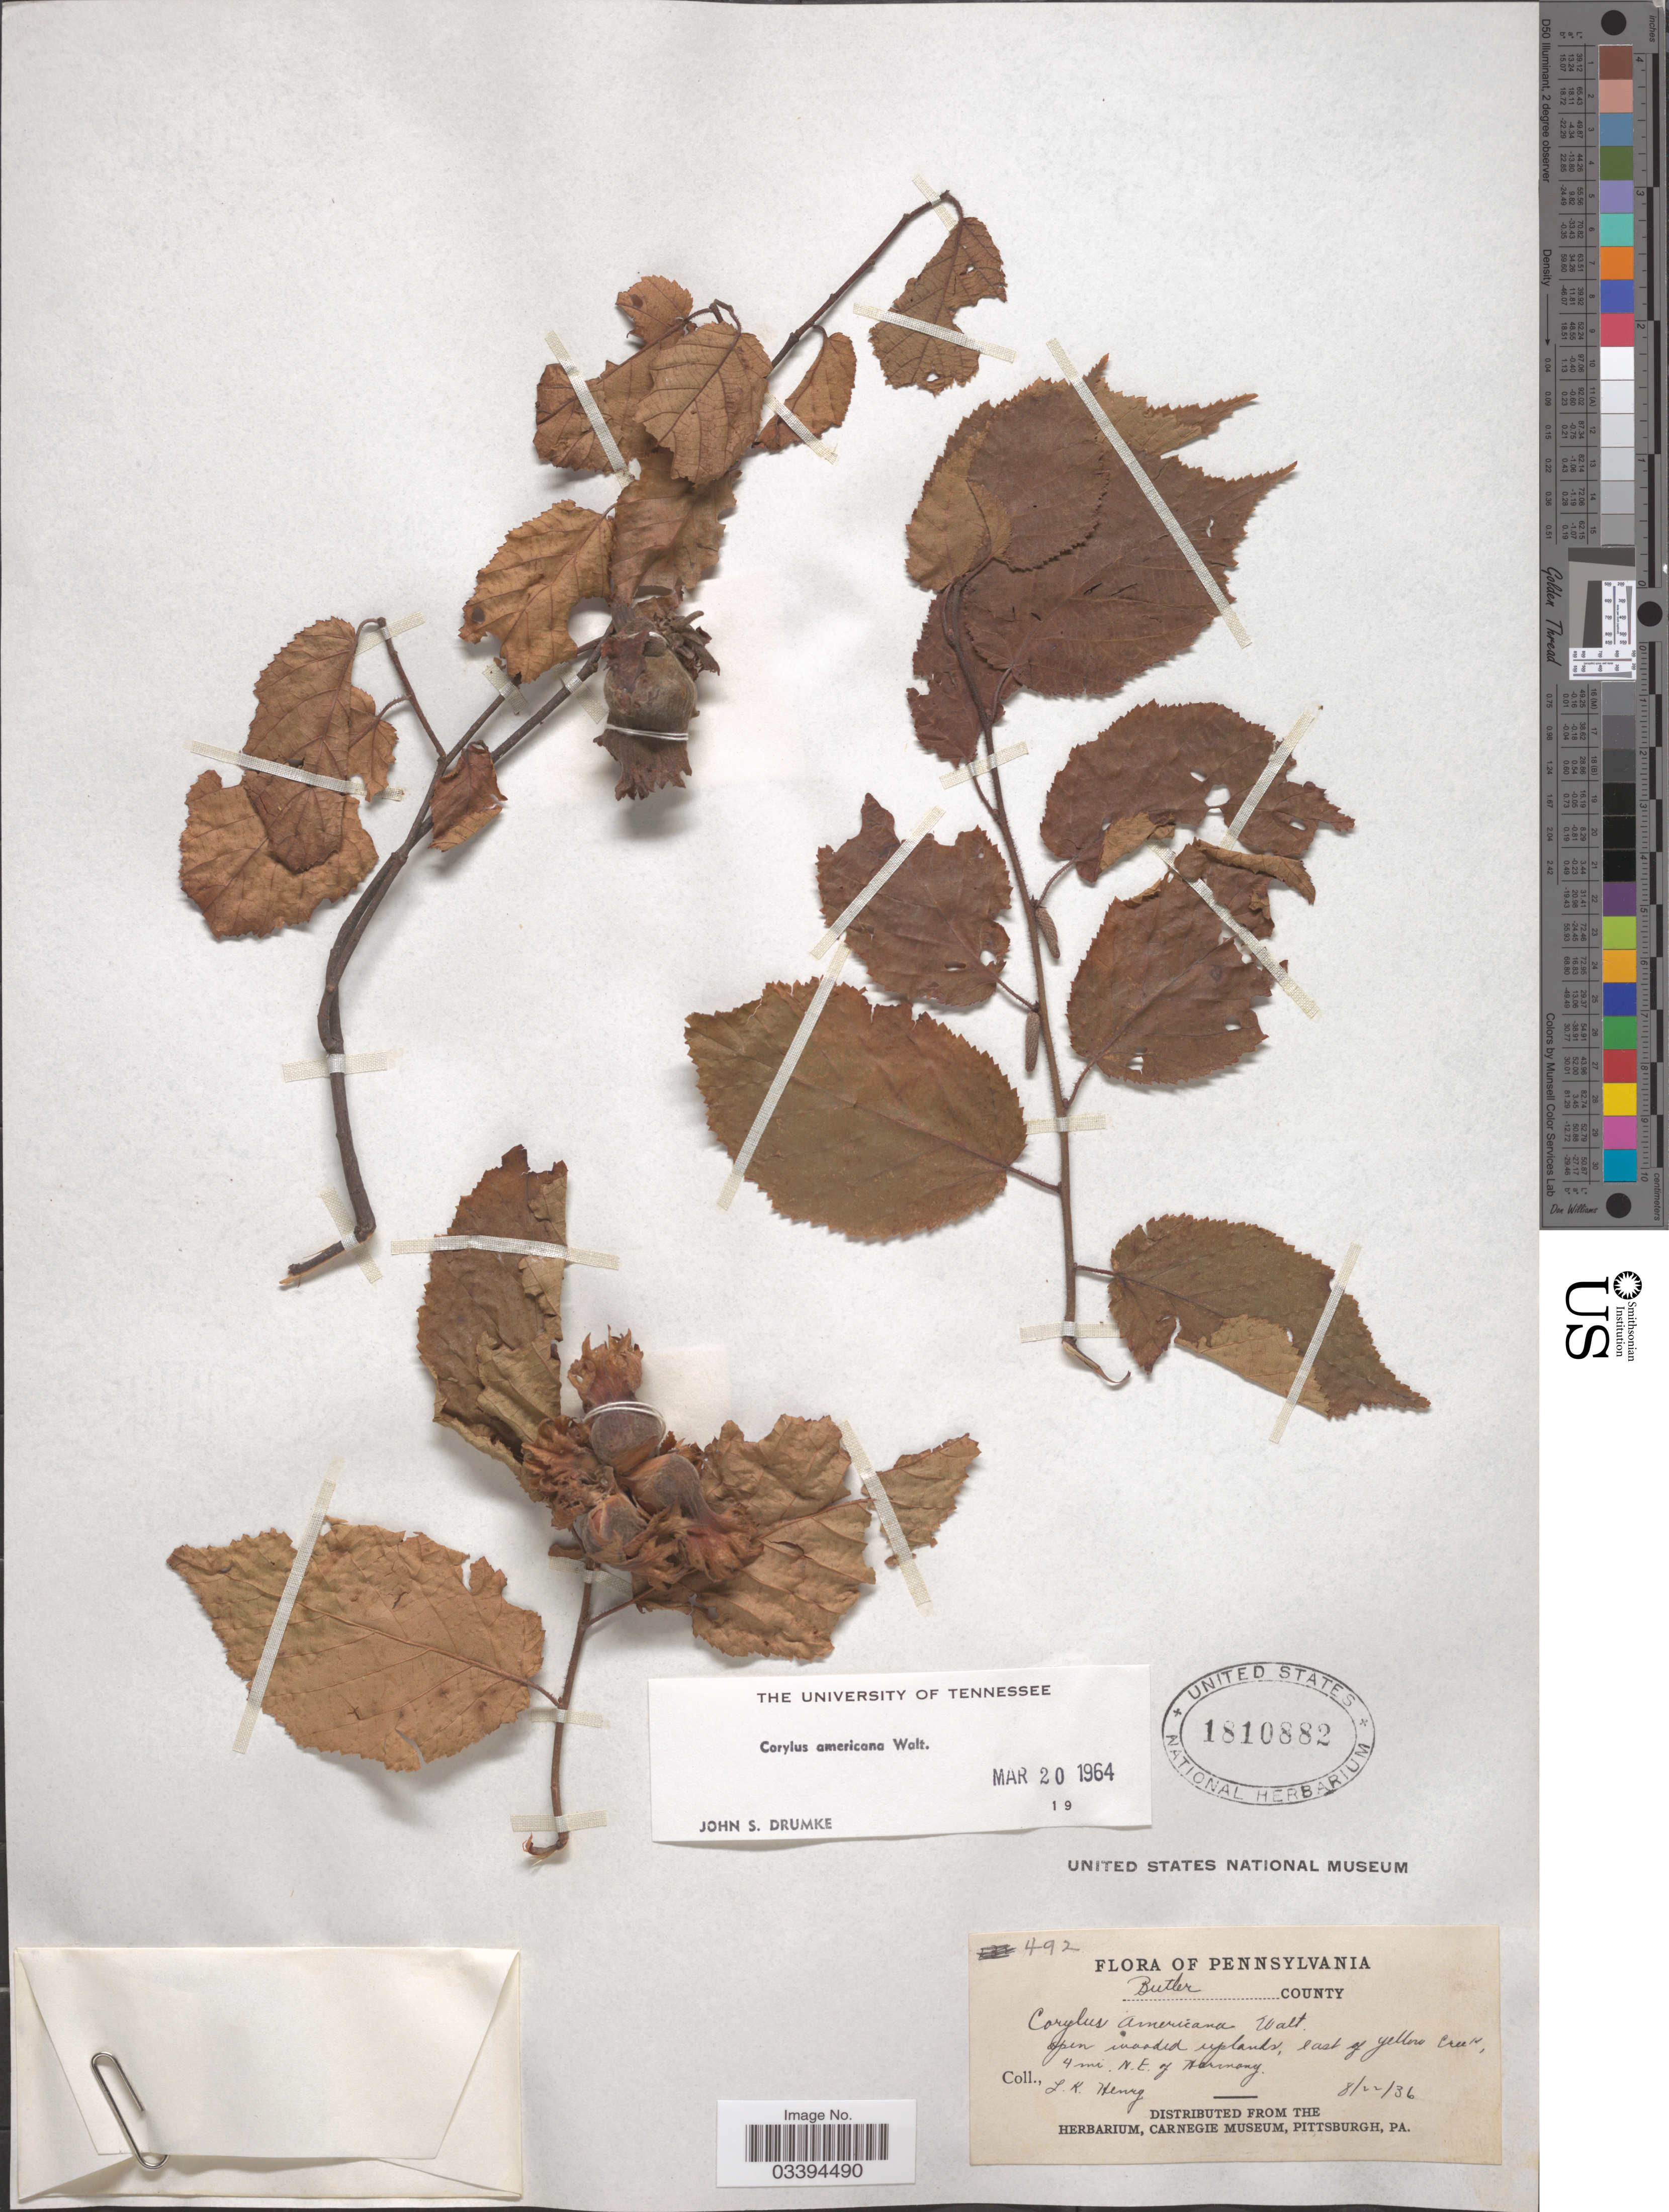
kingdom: Plantae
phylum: Tracheophyta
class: Magnoliopsida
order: Fagales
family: Betulaceae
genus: Corylus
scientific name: Corylus americana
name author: Walter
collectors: L. K. Henry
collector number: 492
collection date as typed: Transcribed d/m/y: 22/8/36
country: United States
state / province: Pennsylvania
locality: Open wooded uplands, east of Yellow Creek, Butler County. 4 mi. N.E. of Harmony.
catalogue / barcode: US 1810882